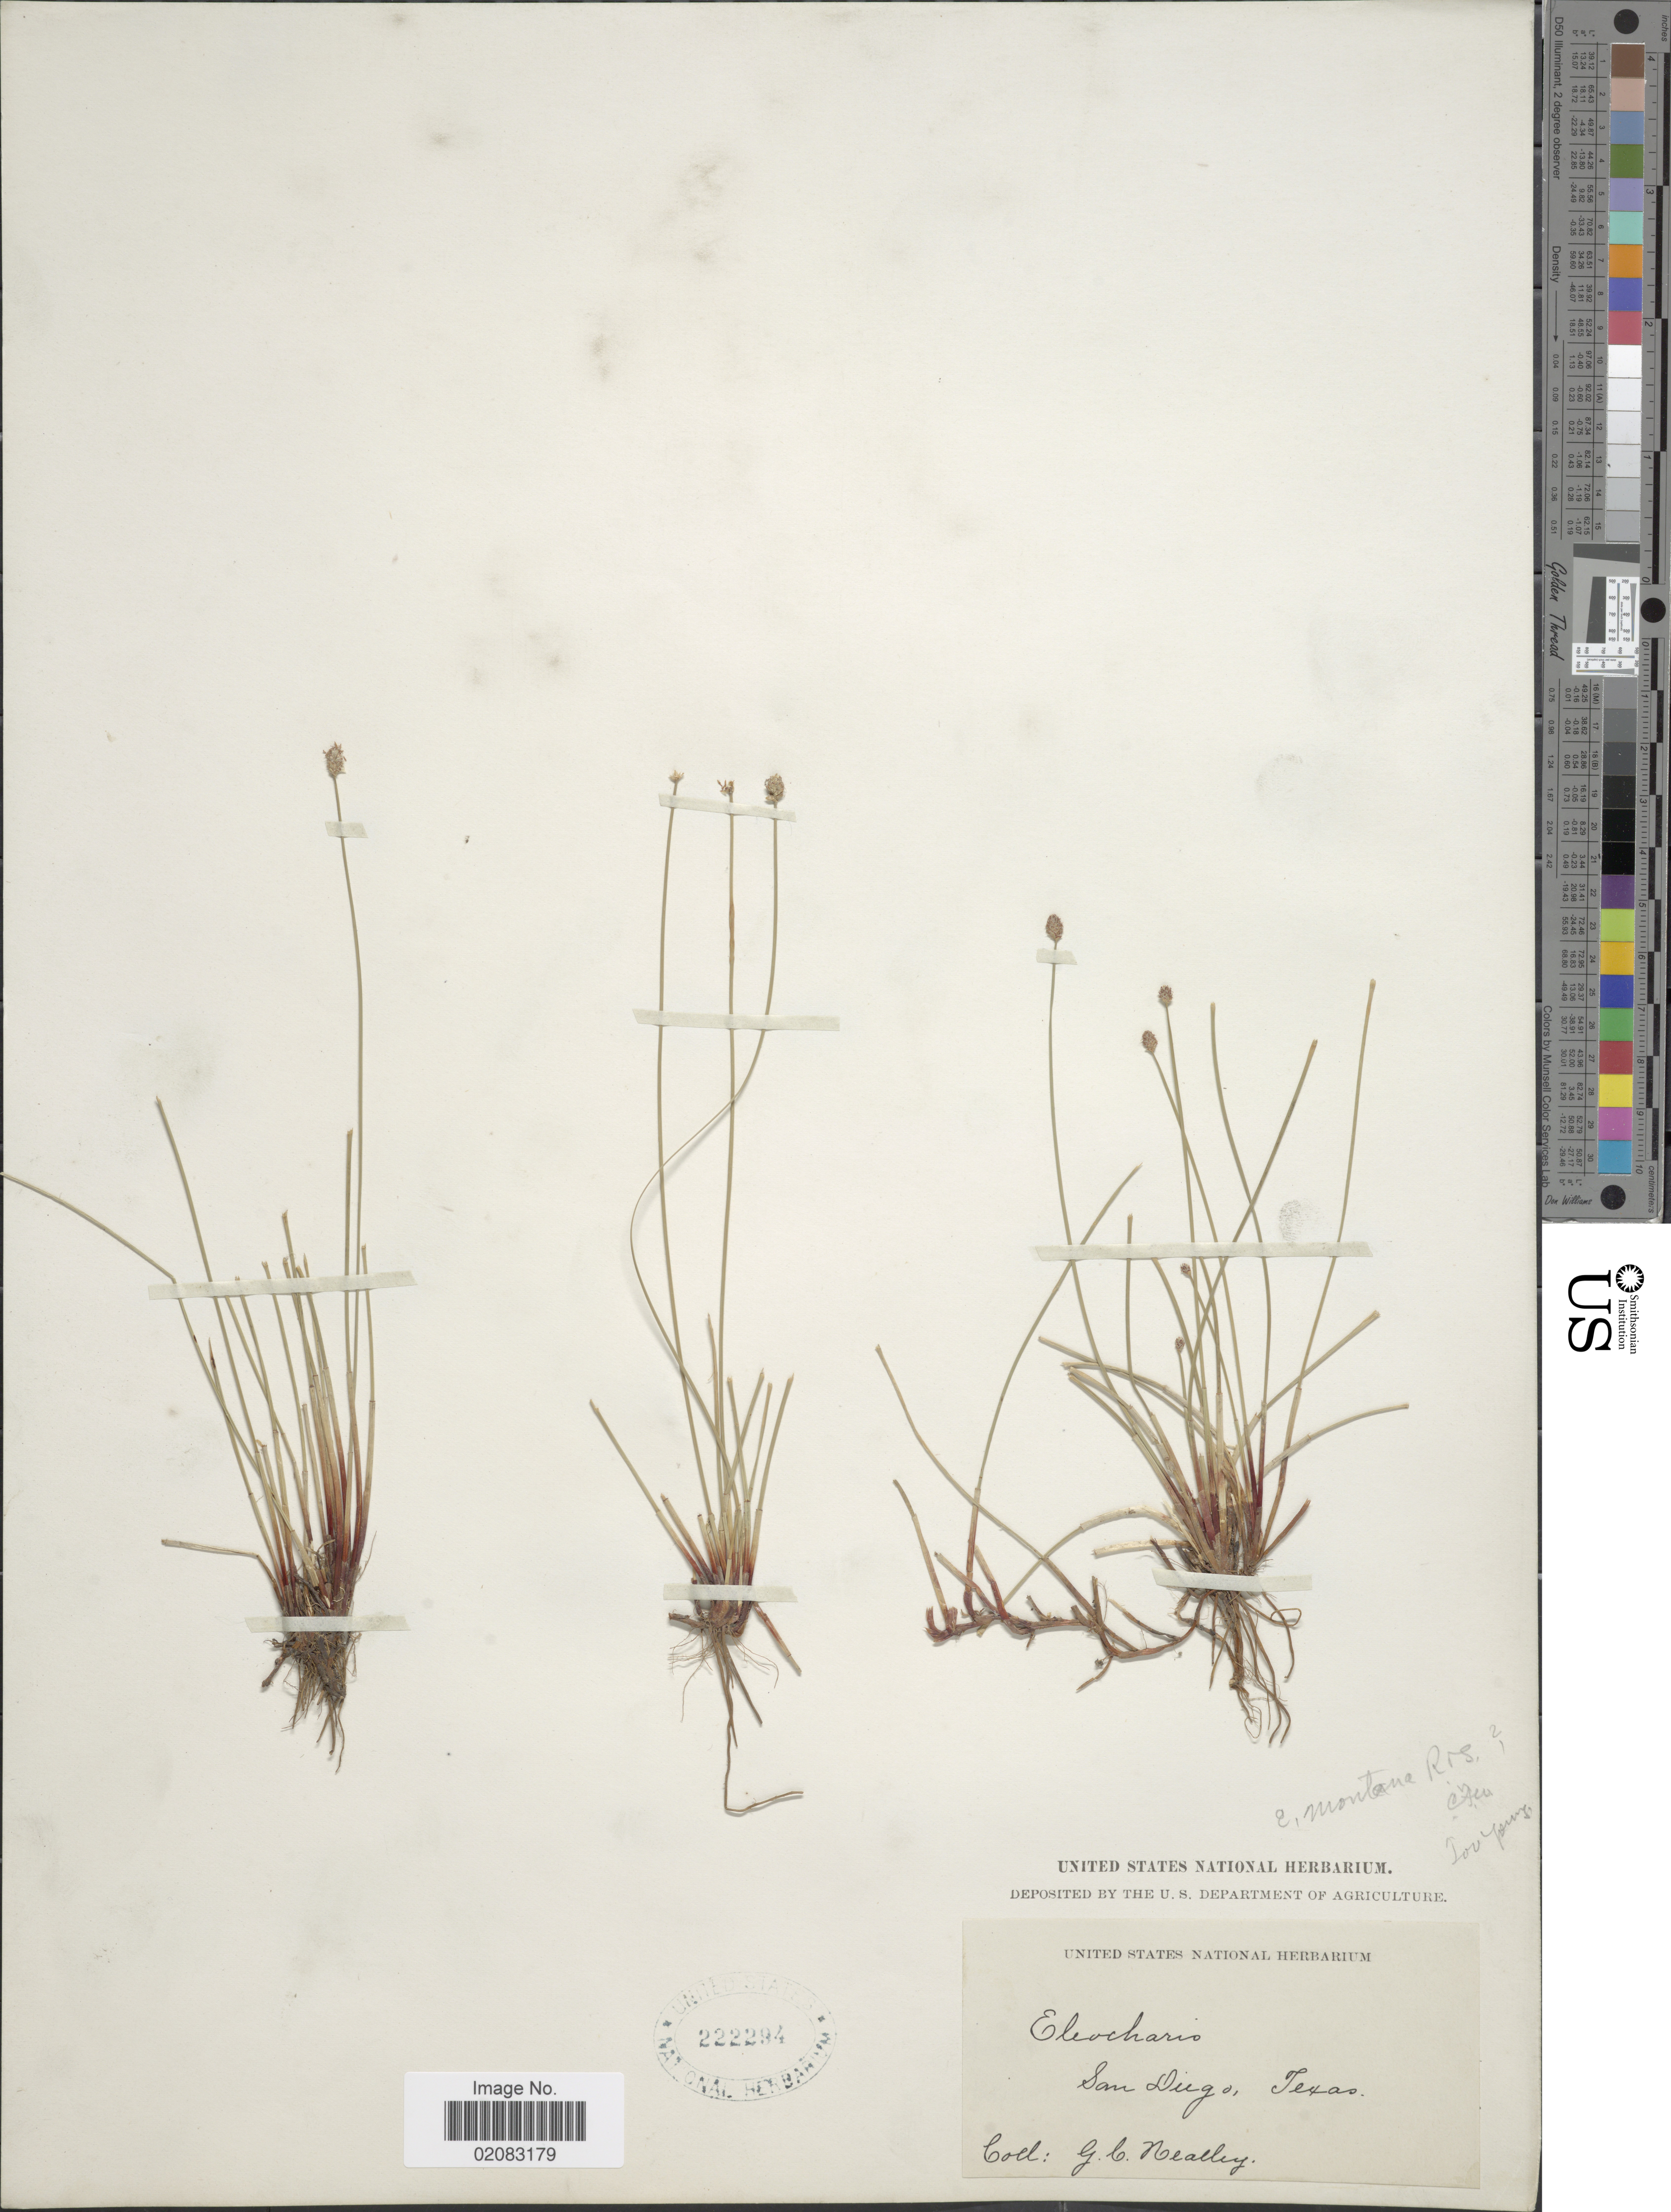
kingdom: Plantae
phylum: Tracheophyta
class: Liliopsida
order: Poales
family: Cyperaceae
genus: Eleocharis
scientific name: Eleocharis montevidensis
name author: Kunth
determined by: Strong, Mark T., (BOT), Smithsonian Institution - National Museum of Natural History (UNITED STATES)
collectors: G. C. Nealley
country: United States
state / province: Texas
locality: San Diego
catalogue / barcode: US 222294